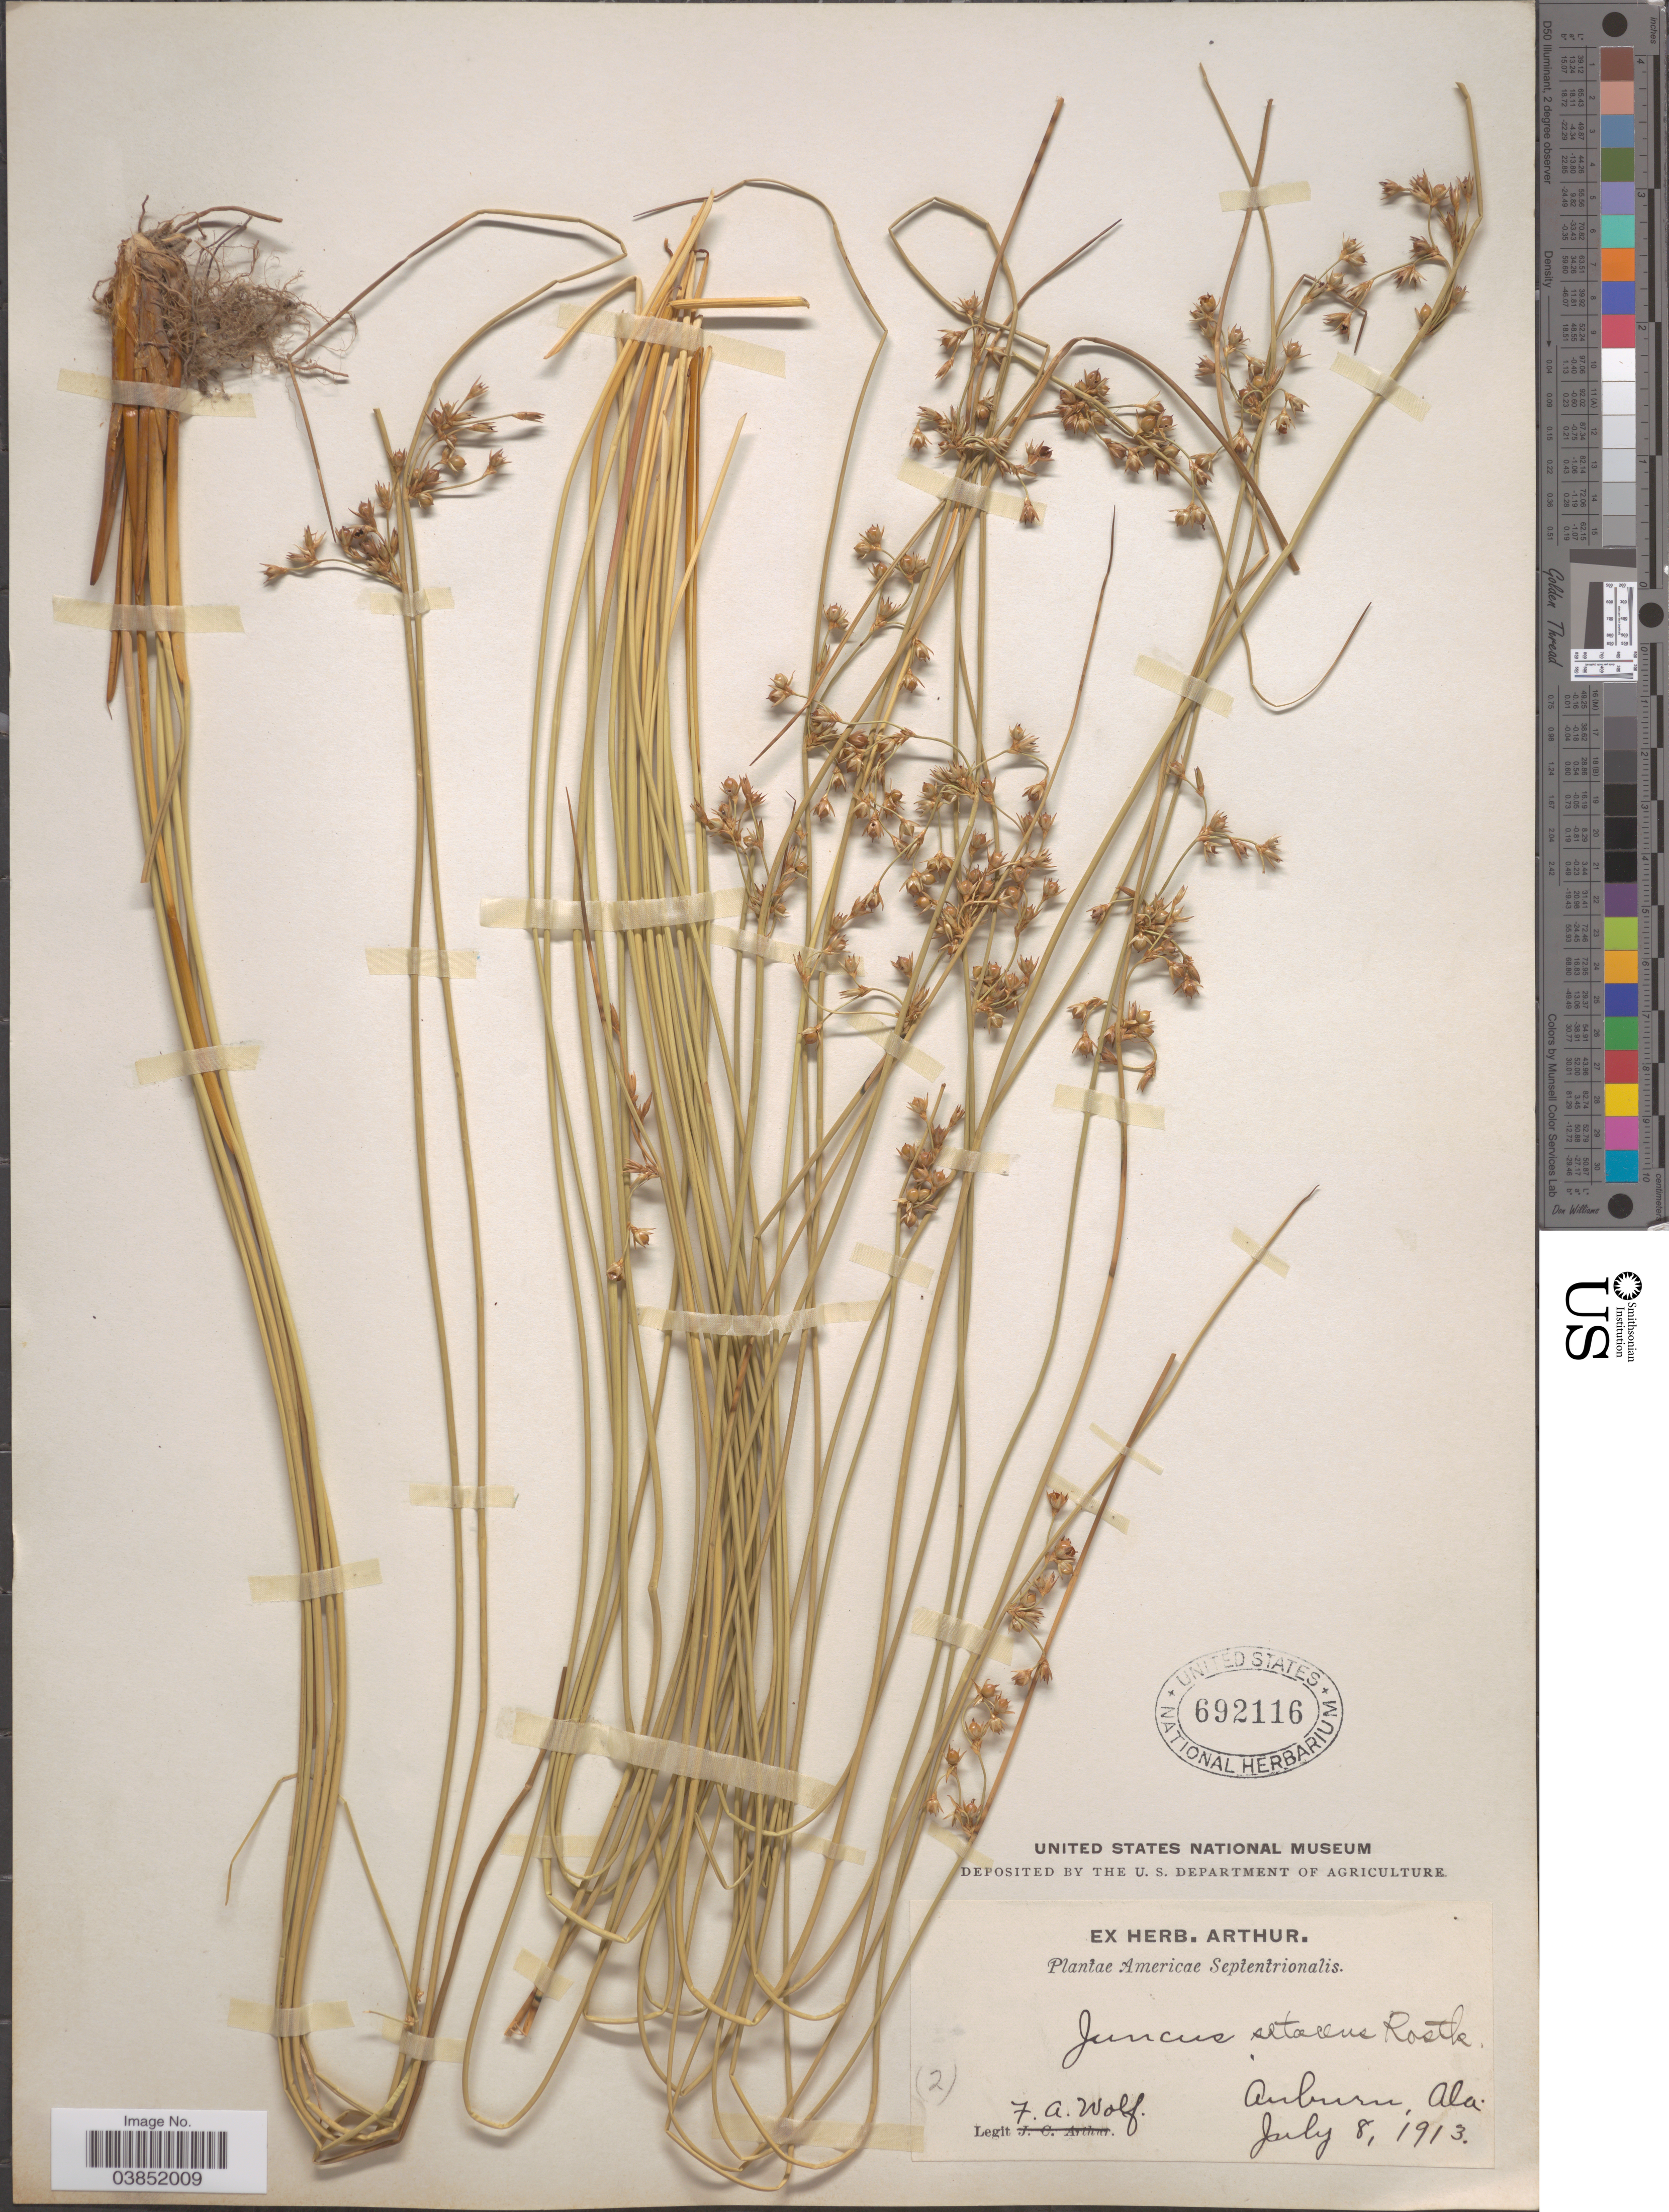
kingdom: Plantae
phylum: Tracheophyta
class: Liliopsida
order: Poales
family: Juncaceae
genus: Juncus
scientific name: Juncus coriaceus Mack.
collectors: F. Wolf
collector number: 2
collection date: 1913-07-08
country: United States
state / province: Alabama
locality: Auburn.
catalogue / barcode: US 692116